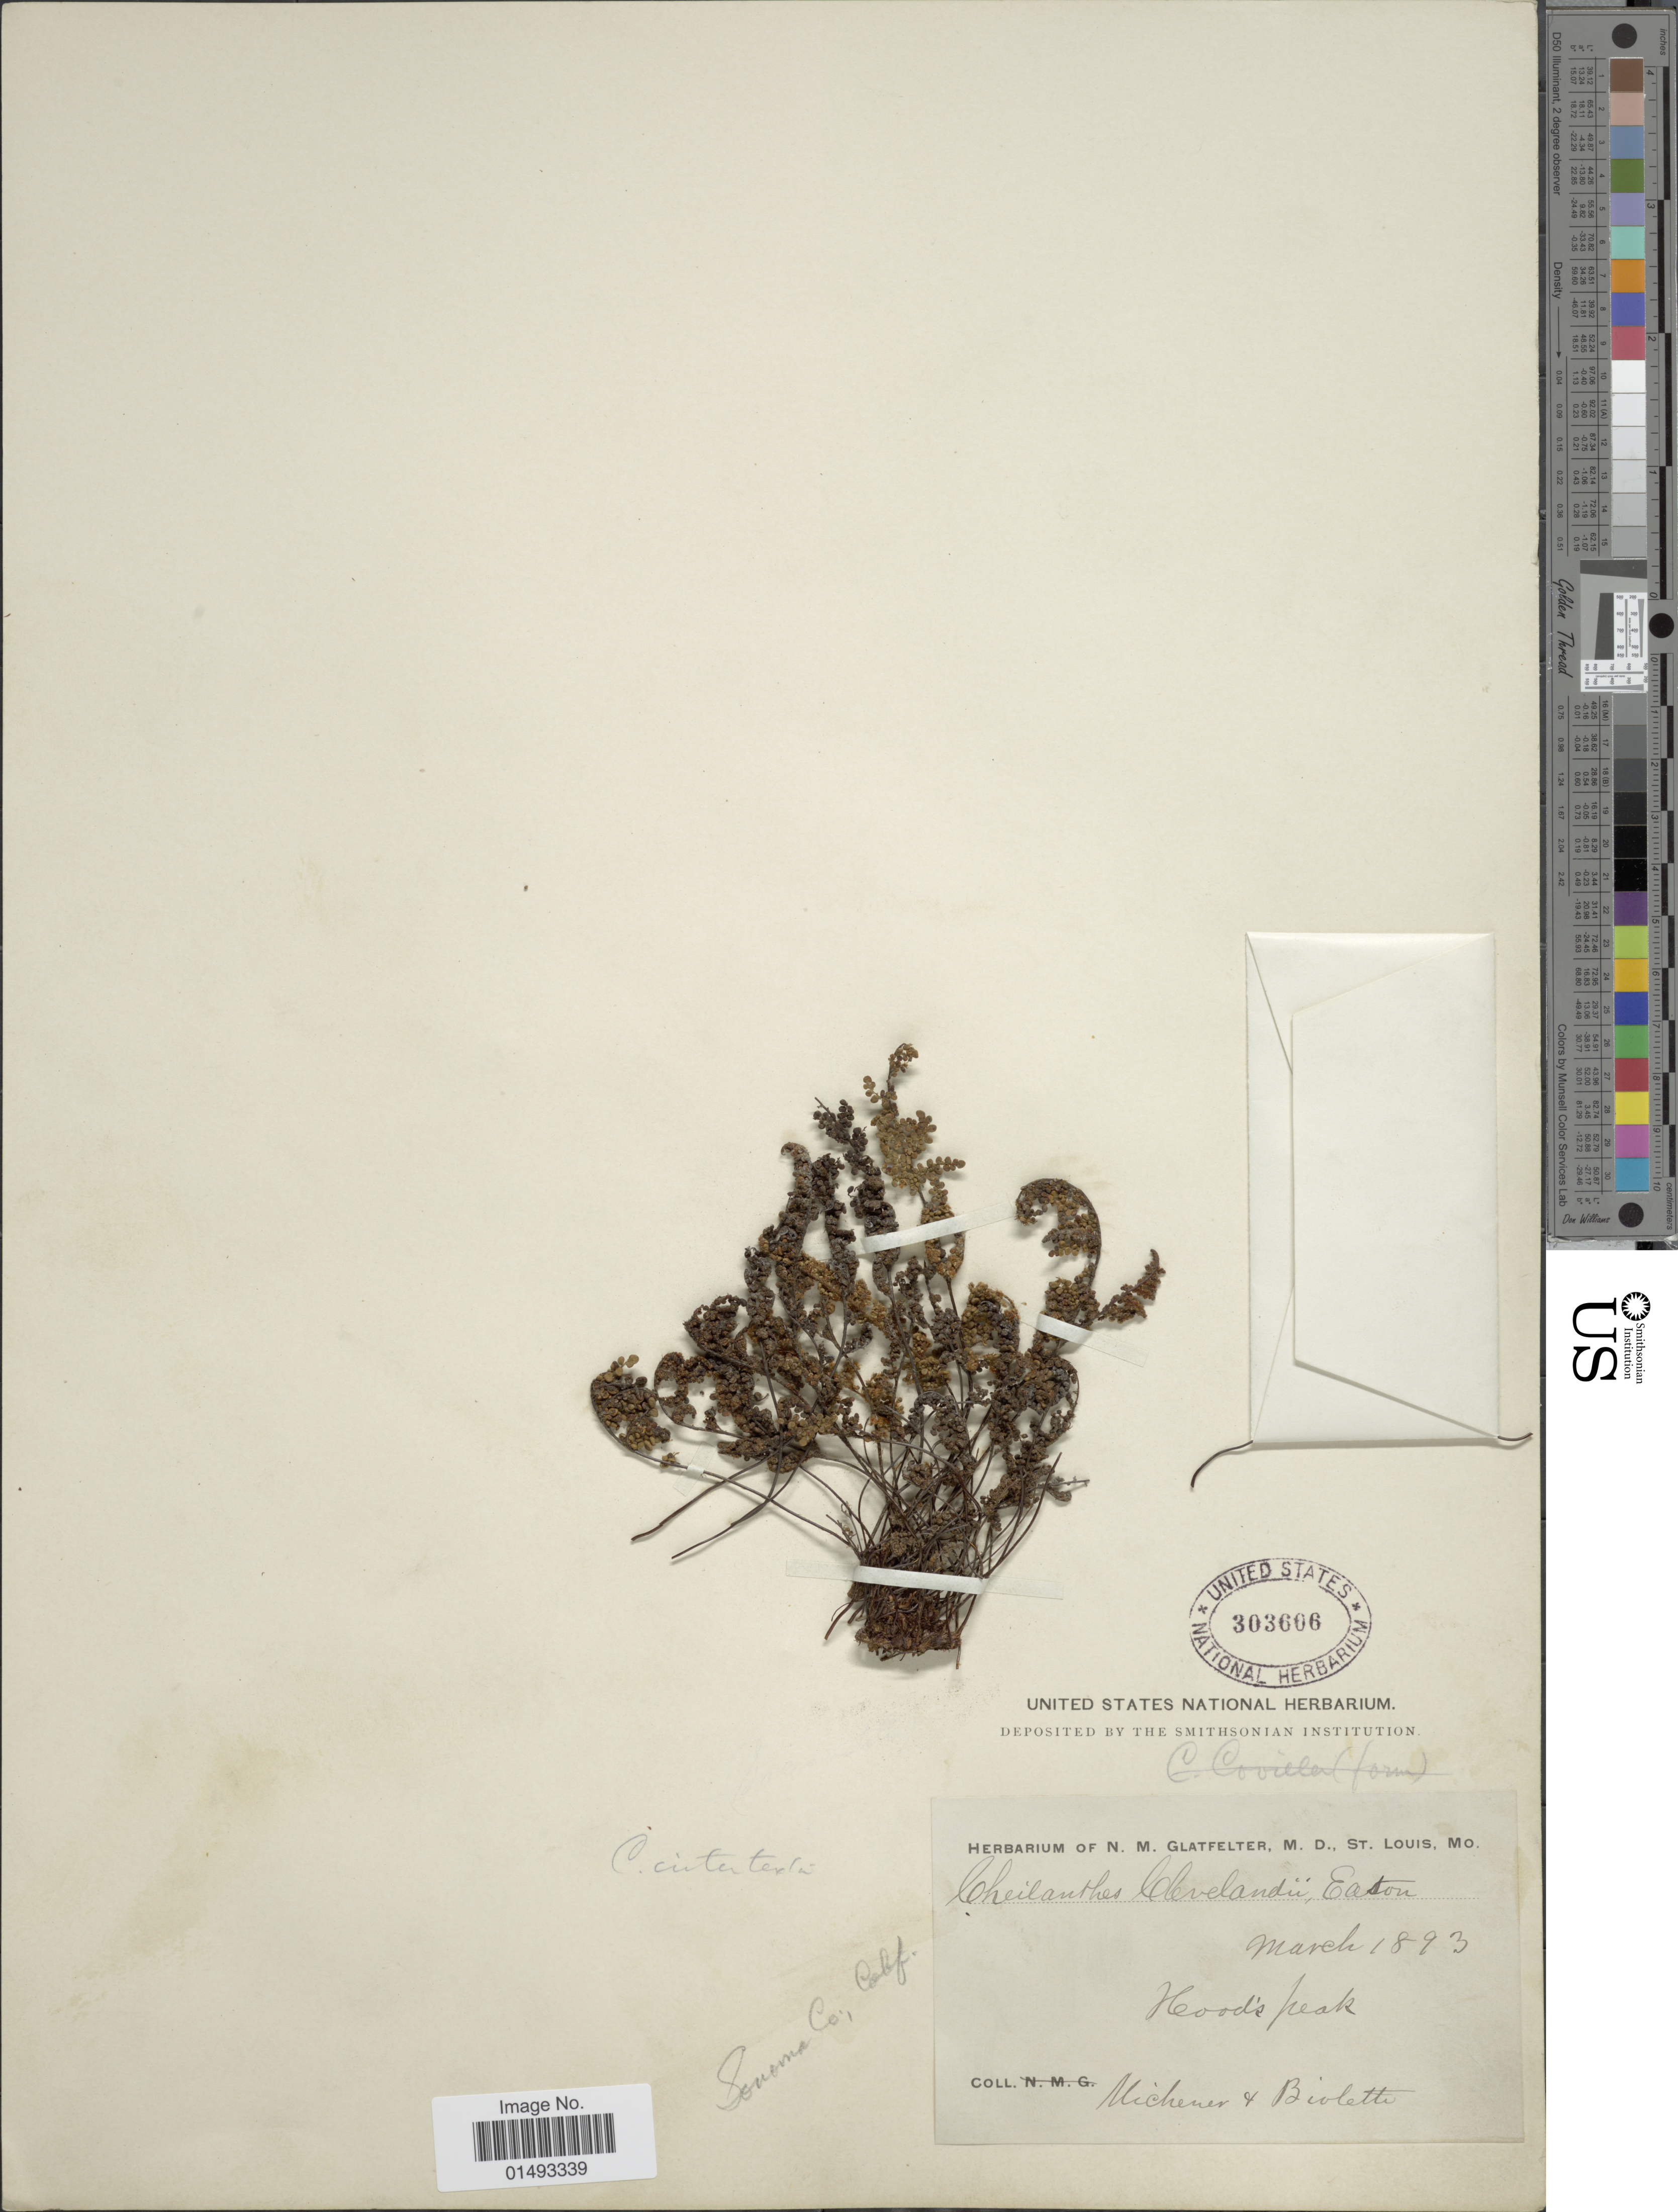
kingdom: Plantae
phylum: Tracheophyta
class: Polypodiopsida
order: Polypodiales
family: Pteridaceae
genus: Myriopteris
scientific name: Myriopteris intertexta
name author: (Maxon) Grusz & Windham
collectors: -. Michener & -- Bioletti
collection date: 1893-03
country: United States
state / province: California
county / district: Sonoma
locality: Sonoma Co, Hood's Peak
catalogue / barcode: US 303606